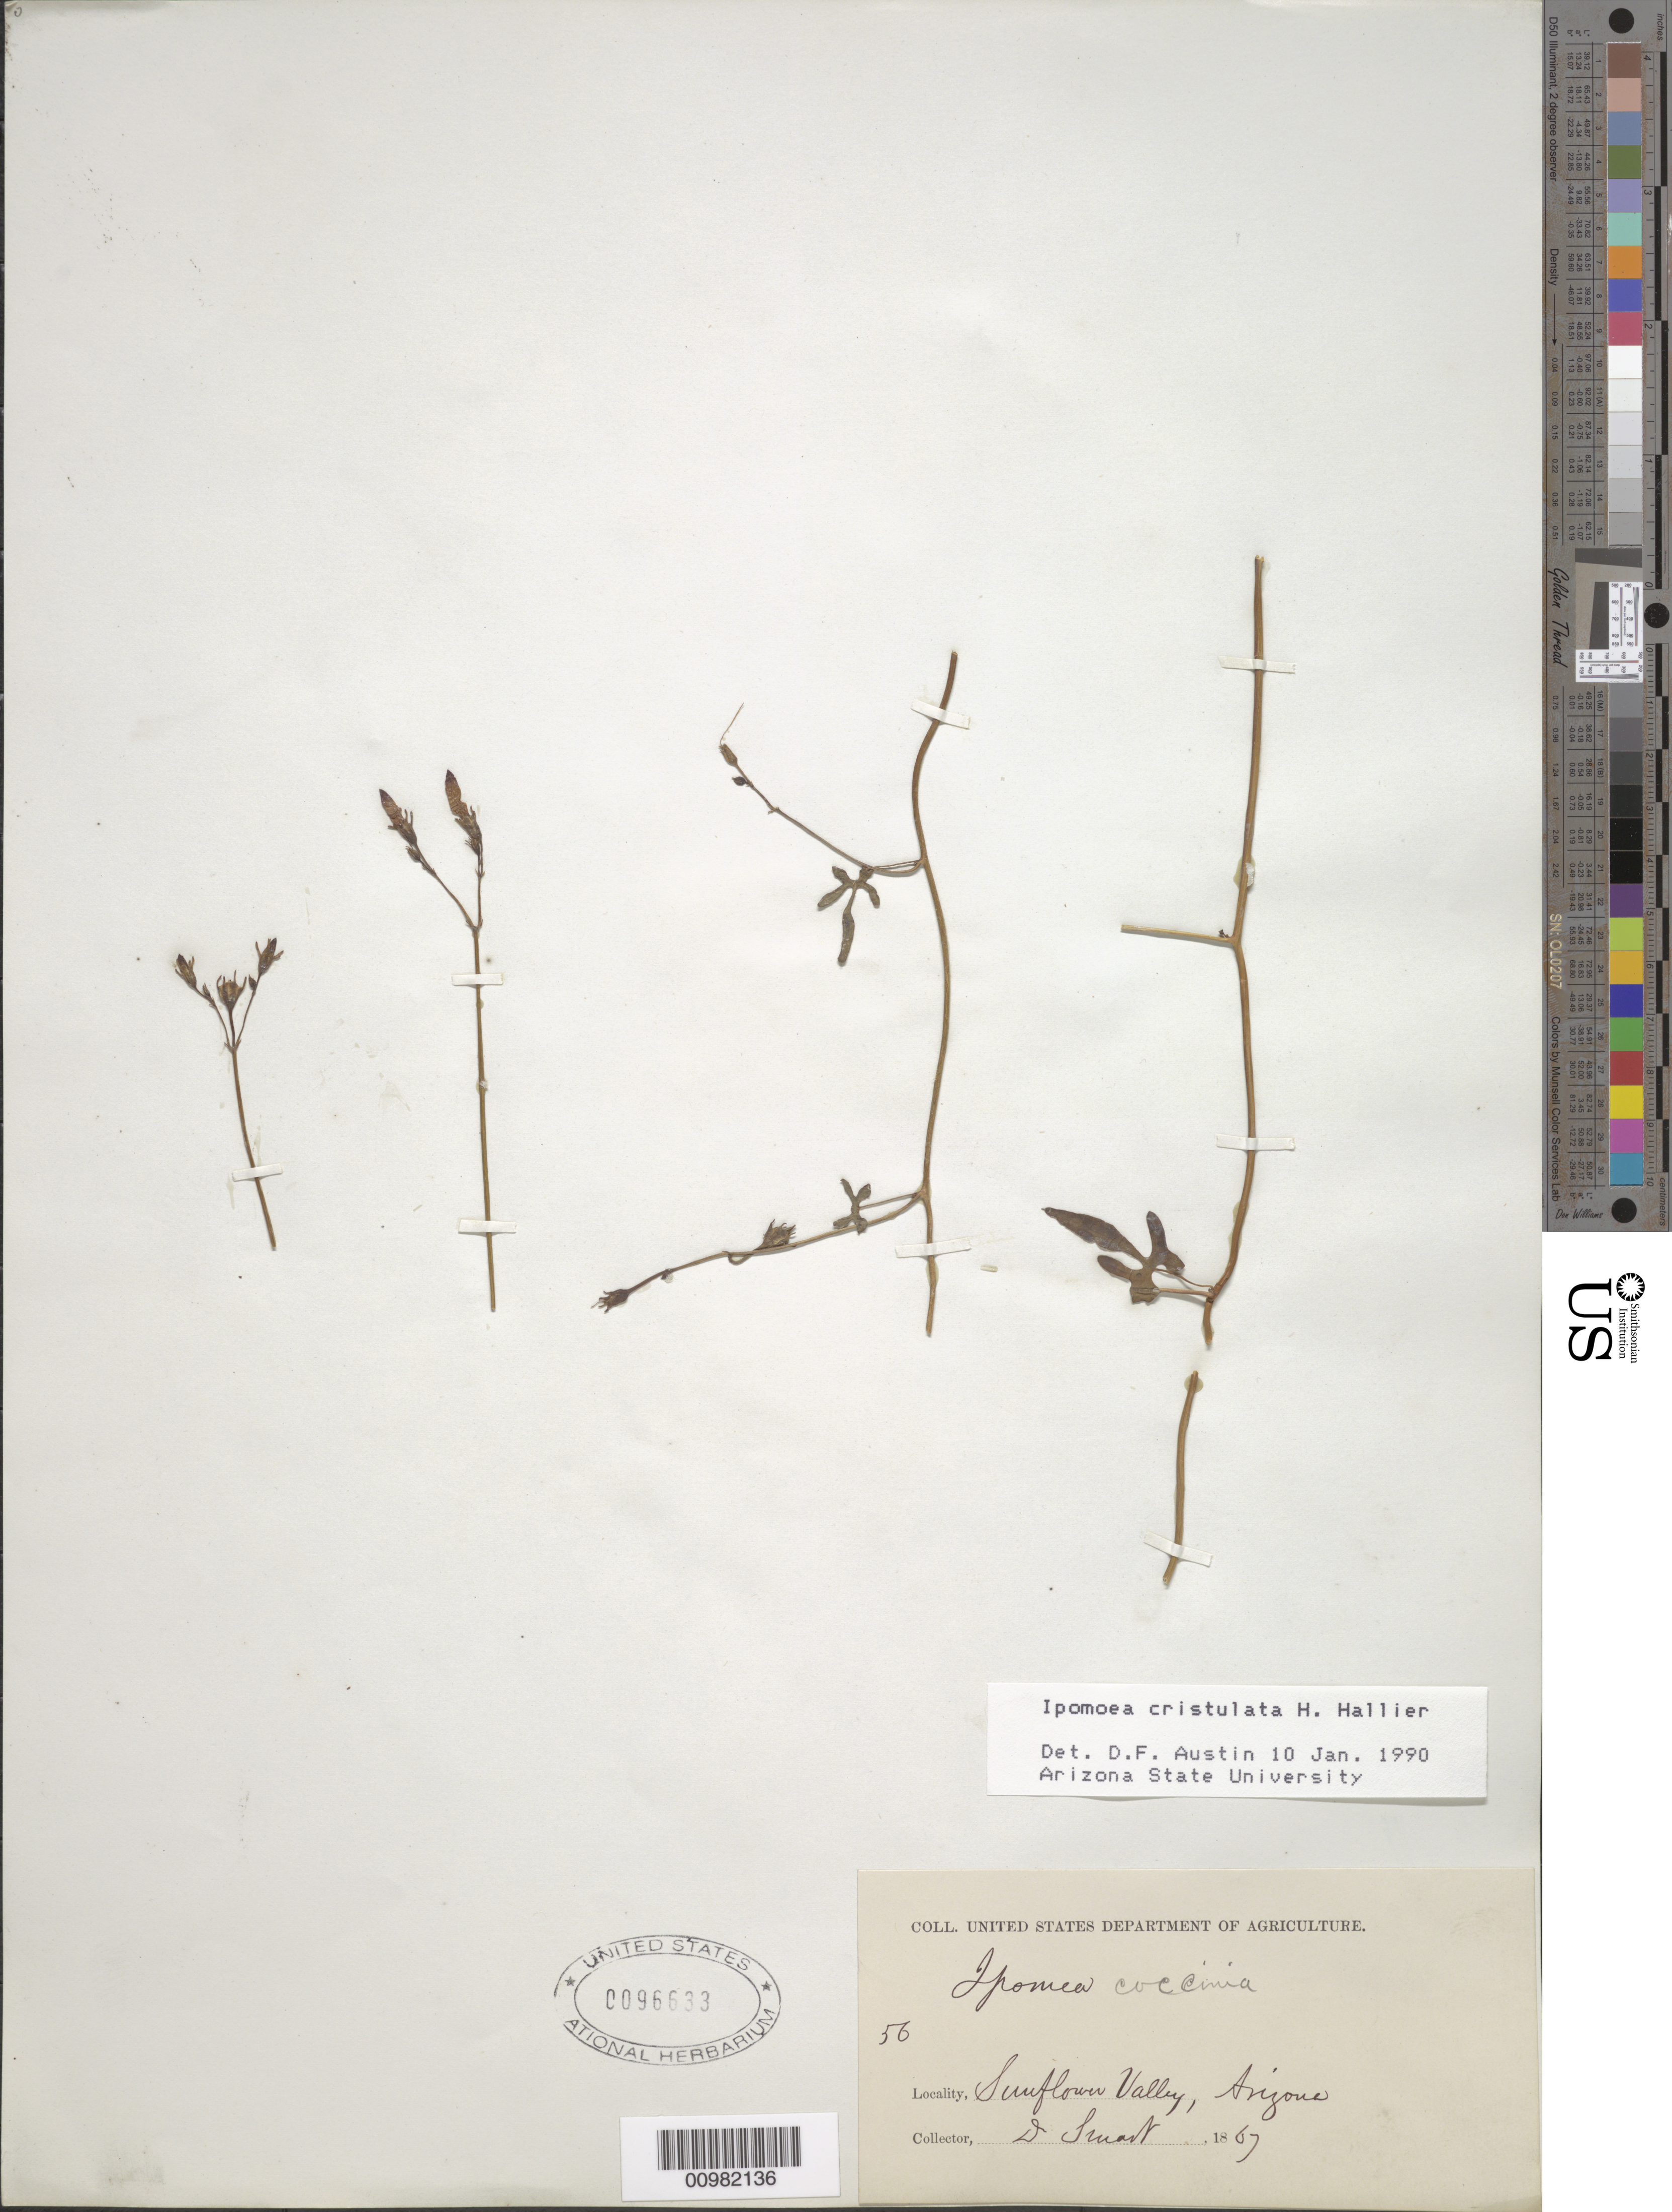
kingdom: Plantae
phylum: Tracheophyta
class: Magnoliopsida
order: Solanales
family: Convolvulaceae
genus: Ipomoea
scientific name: Ipomoea cristulata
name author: Hallier f.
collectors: C. Smart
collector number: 56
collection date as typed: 1867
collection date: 1867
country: United States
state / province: Arizona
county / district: Maricopa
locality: Sunflower Valley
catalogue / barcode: US 96633